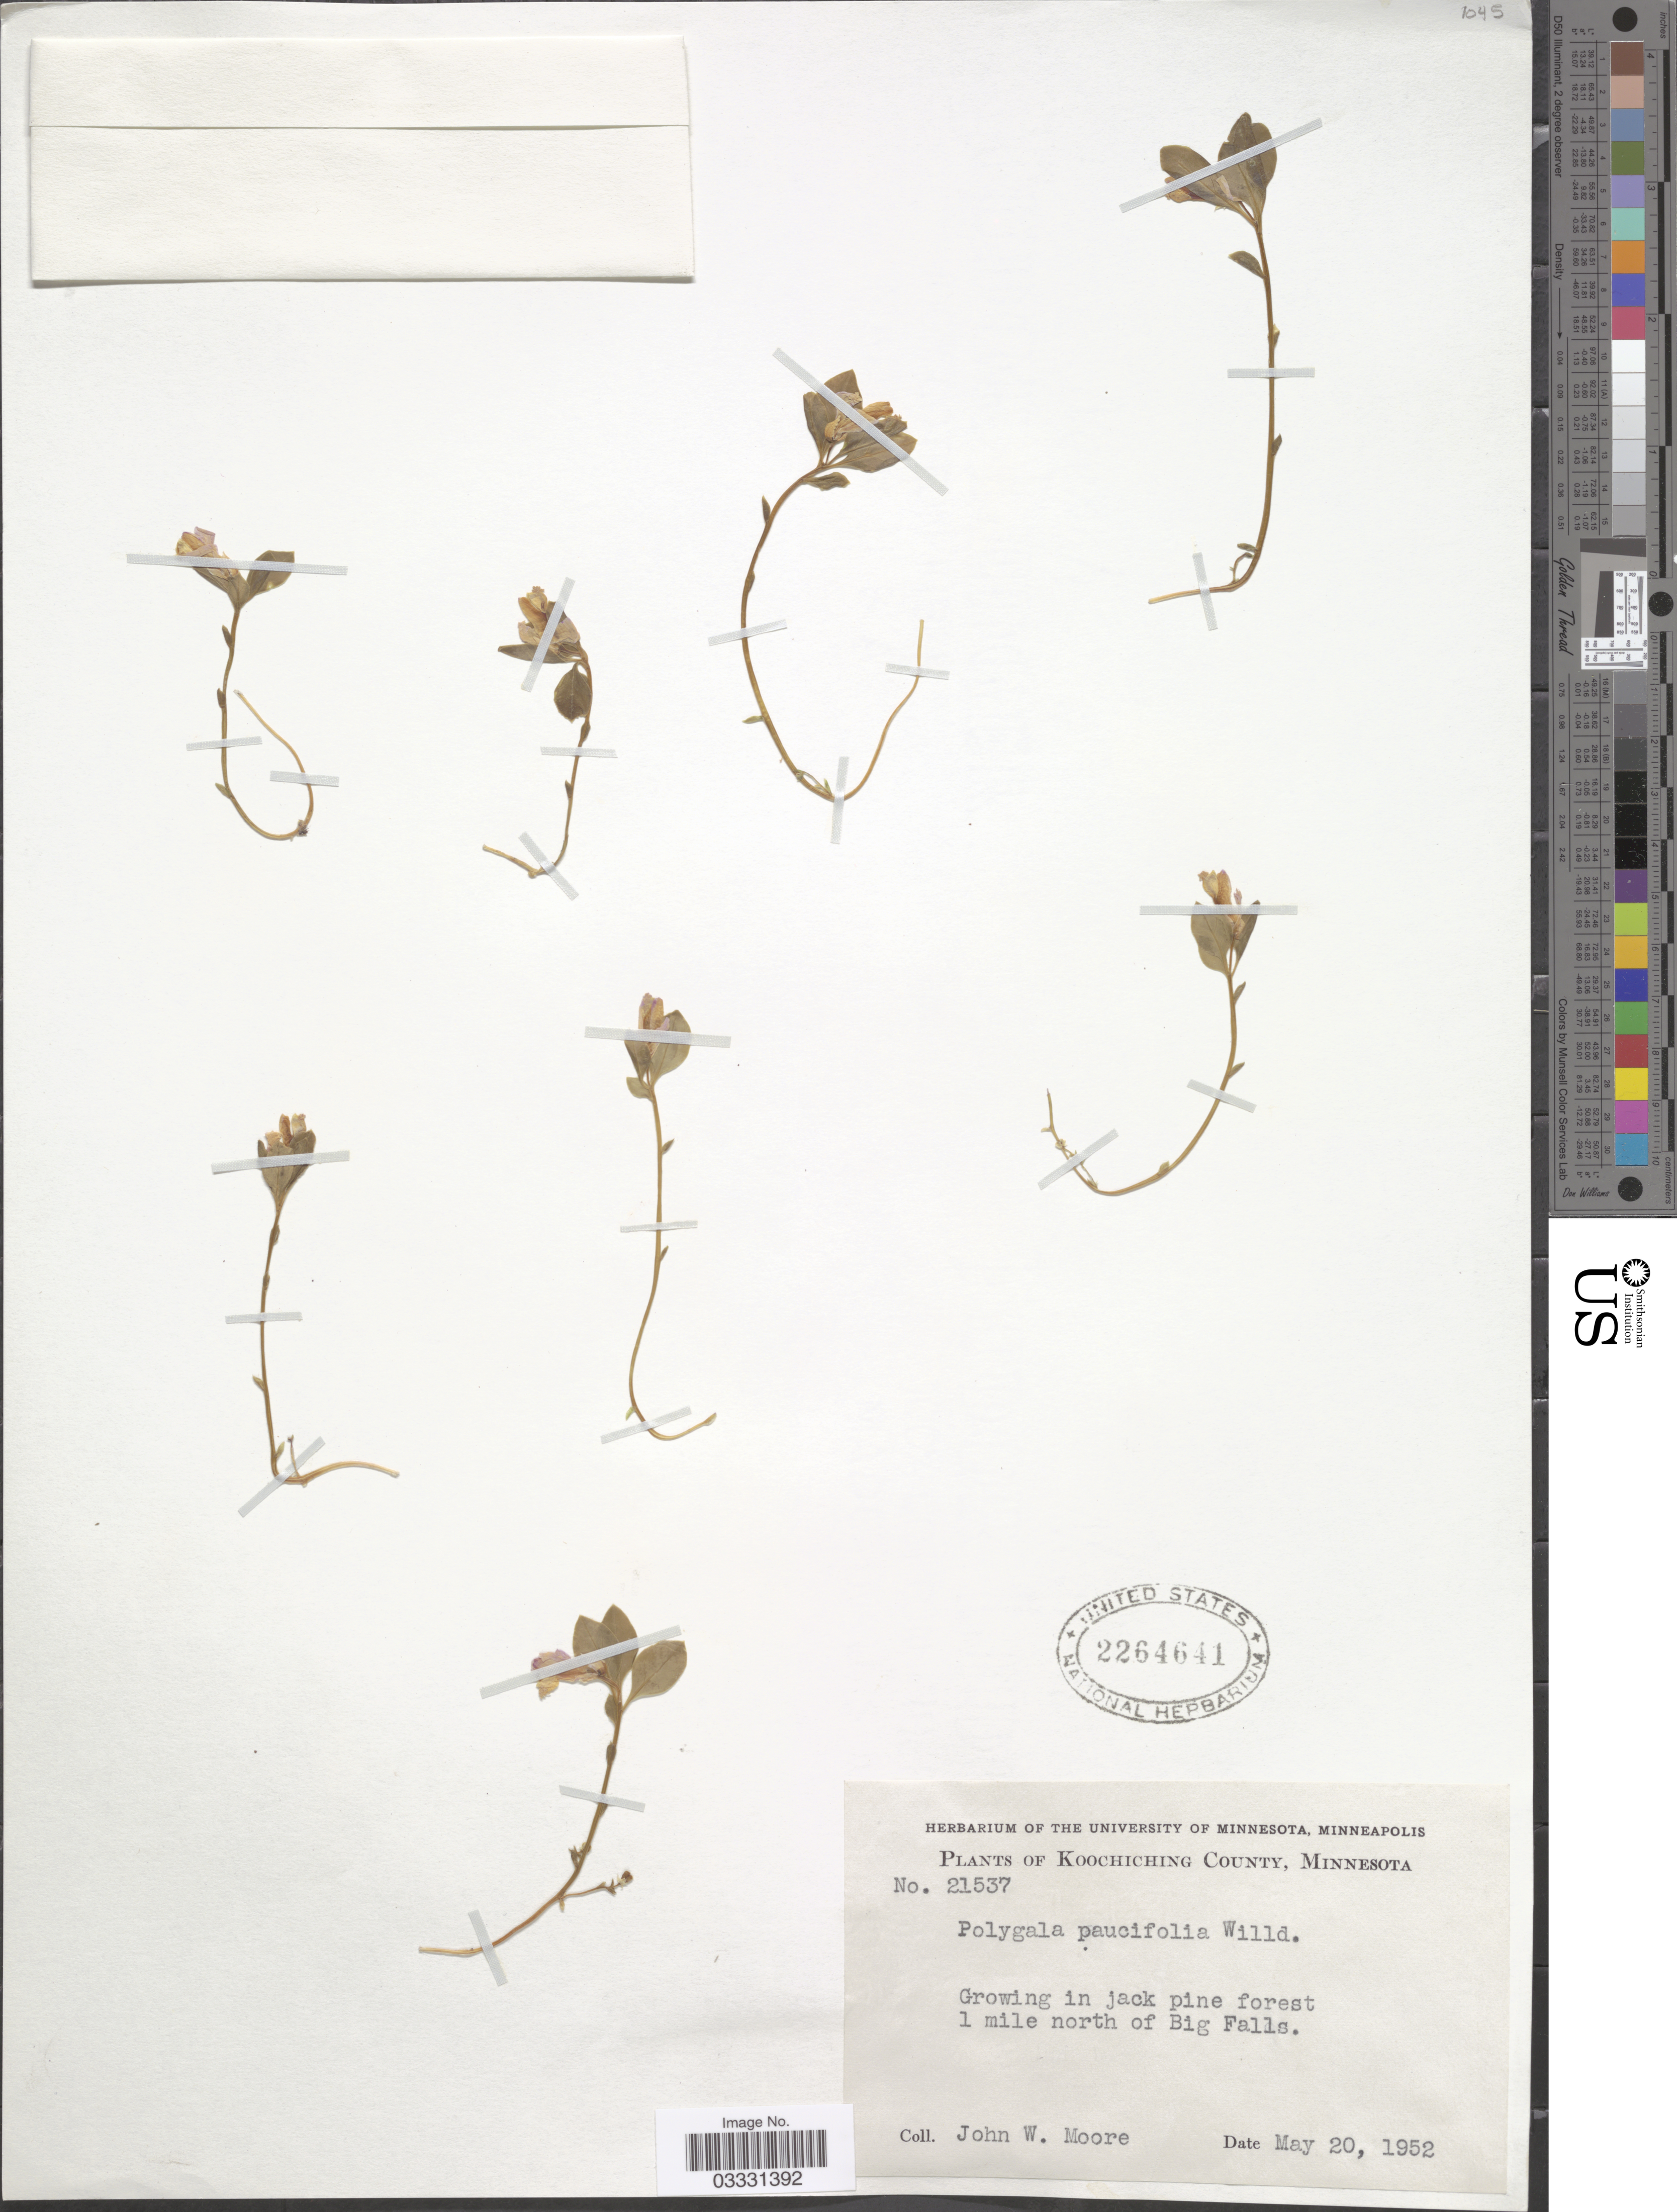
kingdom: Plantae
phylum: Tracheophyta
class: Magnoliopsida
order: Fabales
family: Polygalaceae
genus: Polygaloides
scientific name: Polygaloides paucifolia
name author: (Willd.) J.R. Abbott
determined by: Strong, Mark T., (BOT), Smithsonian Institution - National Museum of Natural History (UNITED STATES)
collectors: J. Moore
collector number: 21537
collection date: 1952-05-20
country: United States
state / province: Minnesota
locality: Koochiching County. 1 mile north of Big Falls.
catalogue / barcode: US 2264641